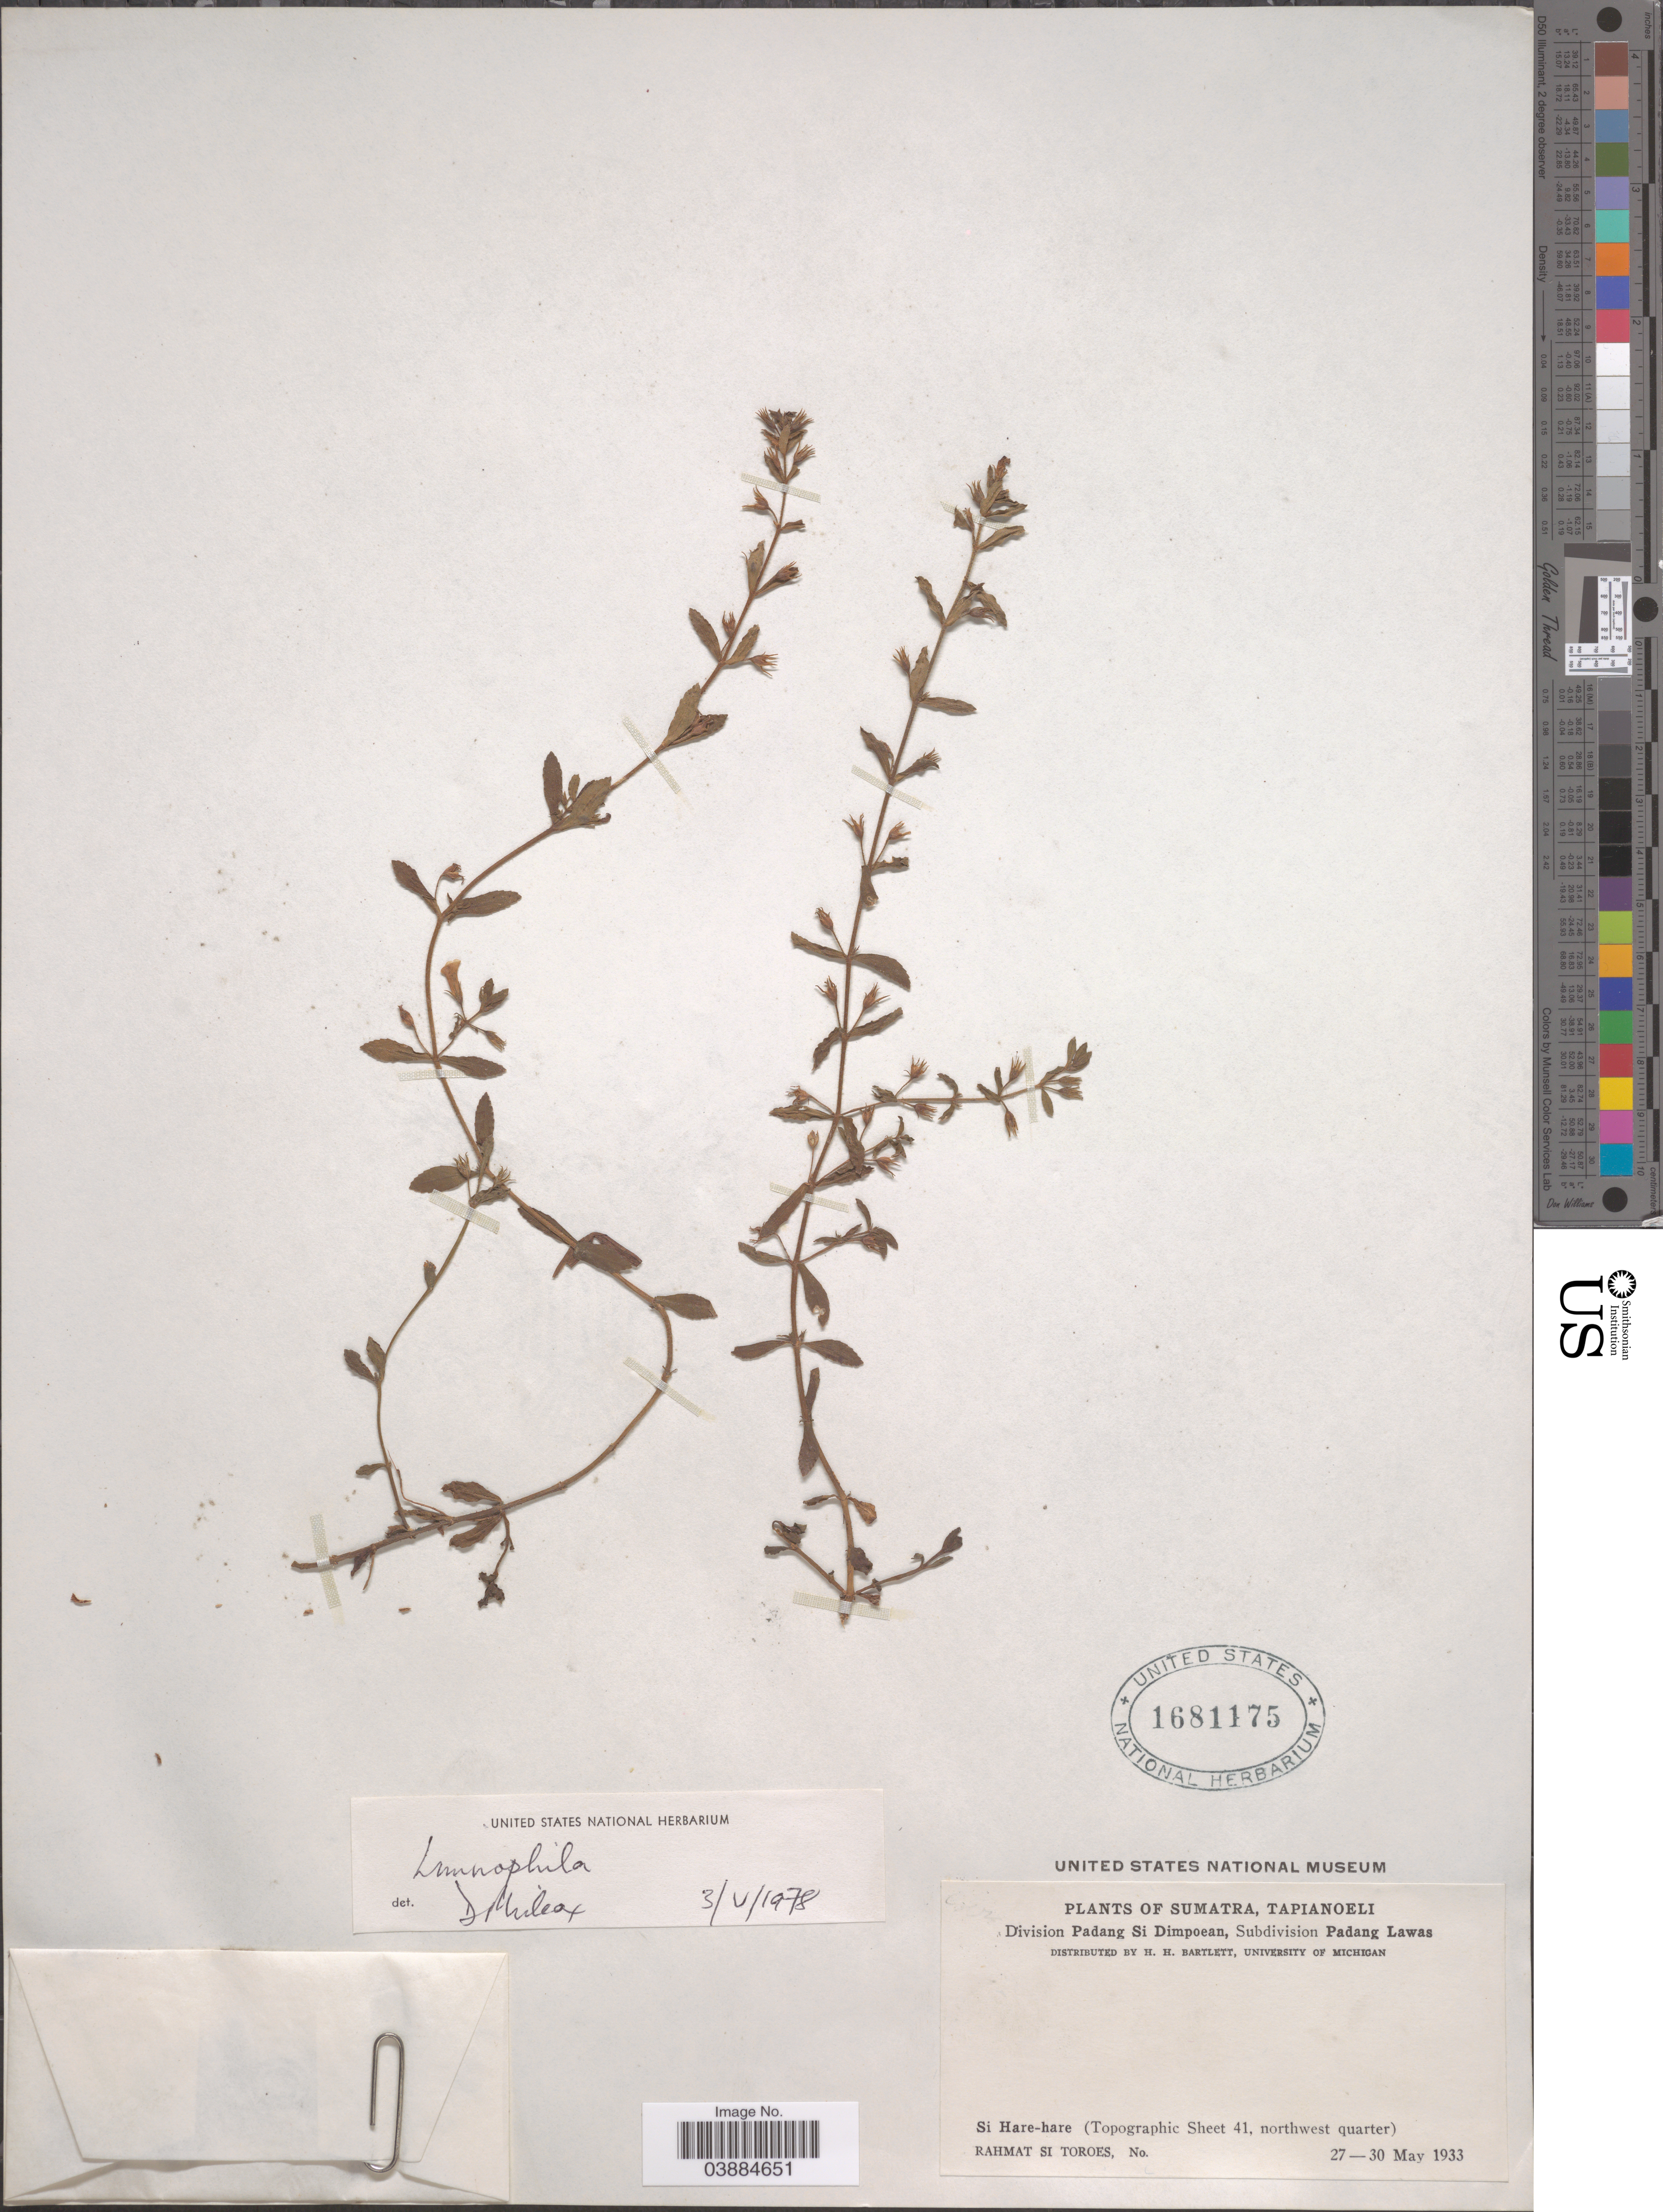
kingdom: Plantae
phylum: Tracheophyta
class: Magnoliopsida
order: Lamiales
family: Plantaginaceae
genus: Limnophila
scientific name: Limnophila sp.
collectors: Rahmat Si Boeea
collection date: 1933-05-27/1933-05-30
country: Indonesia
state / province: Sumatra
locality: Tapianoeli. Division Padang Si Dimpoean, Subdivision Padang Lawas. Si Hare-hare (Topographic Sheet 41, northwest quarter).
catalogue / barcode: US 1681175